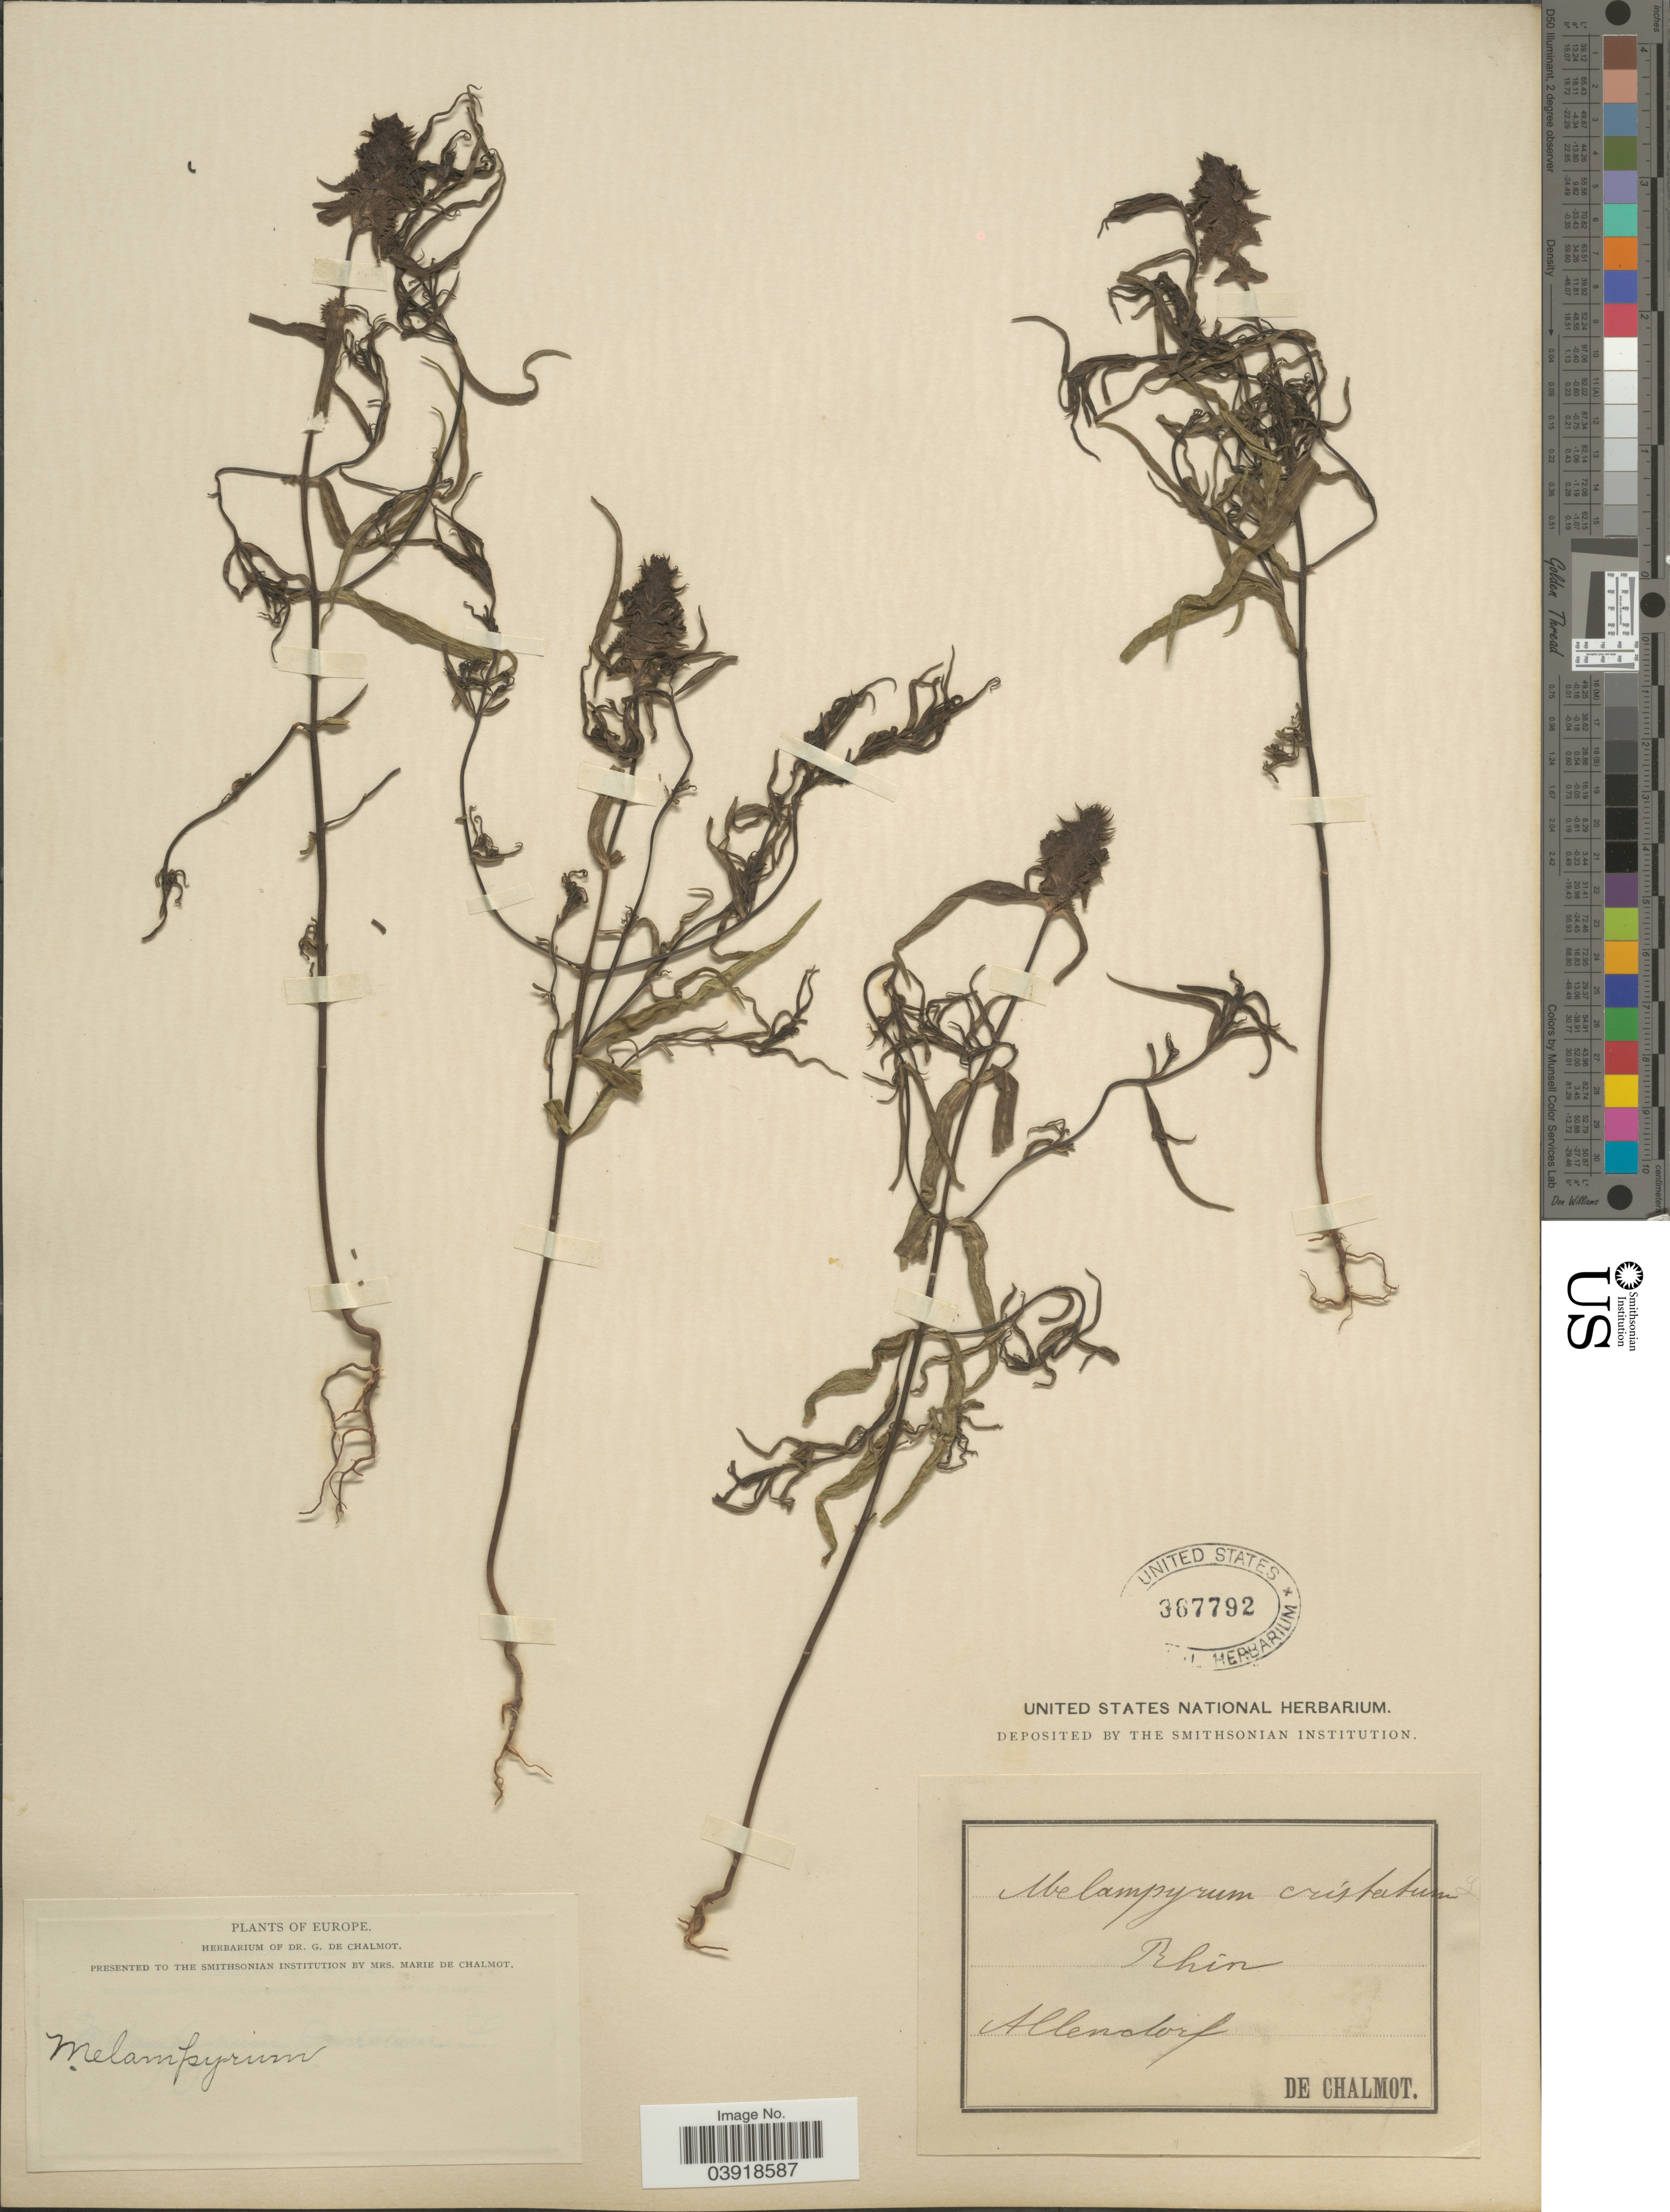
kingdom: Plantae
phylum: Tracheophyta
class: Magnoliopsida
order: Lamiales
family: Orobanchaceae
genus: Melampyrum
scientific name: Melampyrum cristatum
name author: Hablitz ex Steud.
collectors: G. de Chalmot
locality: Allendorf.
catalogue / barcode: US 367792